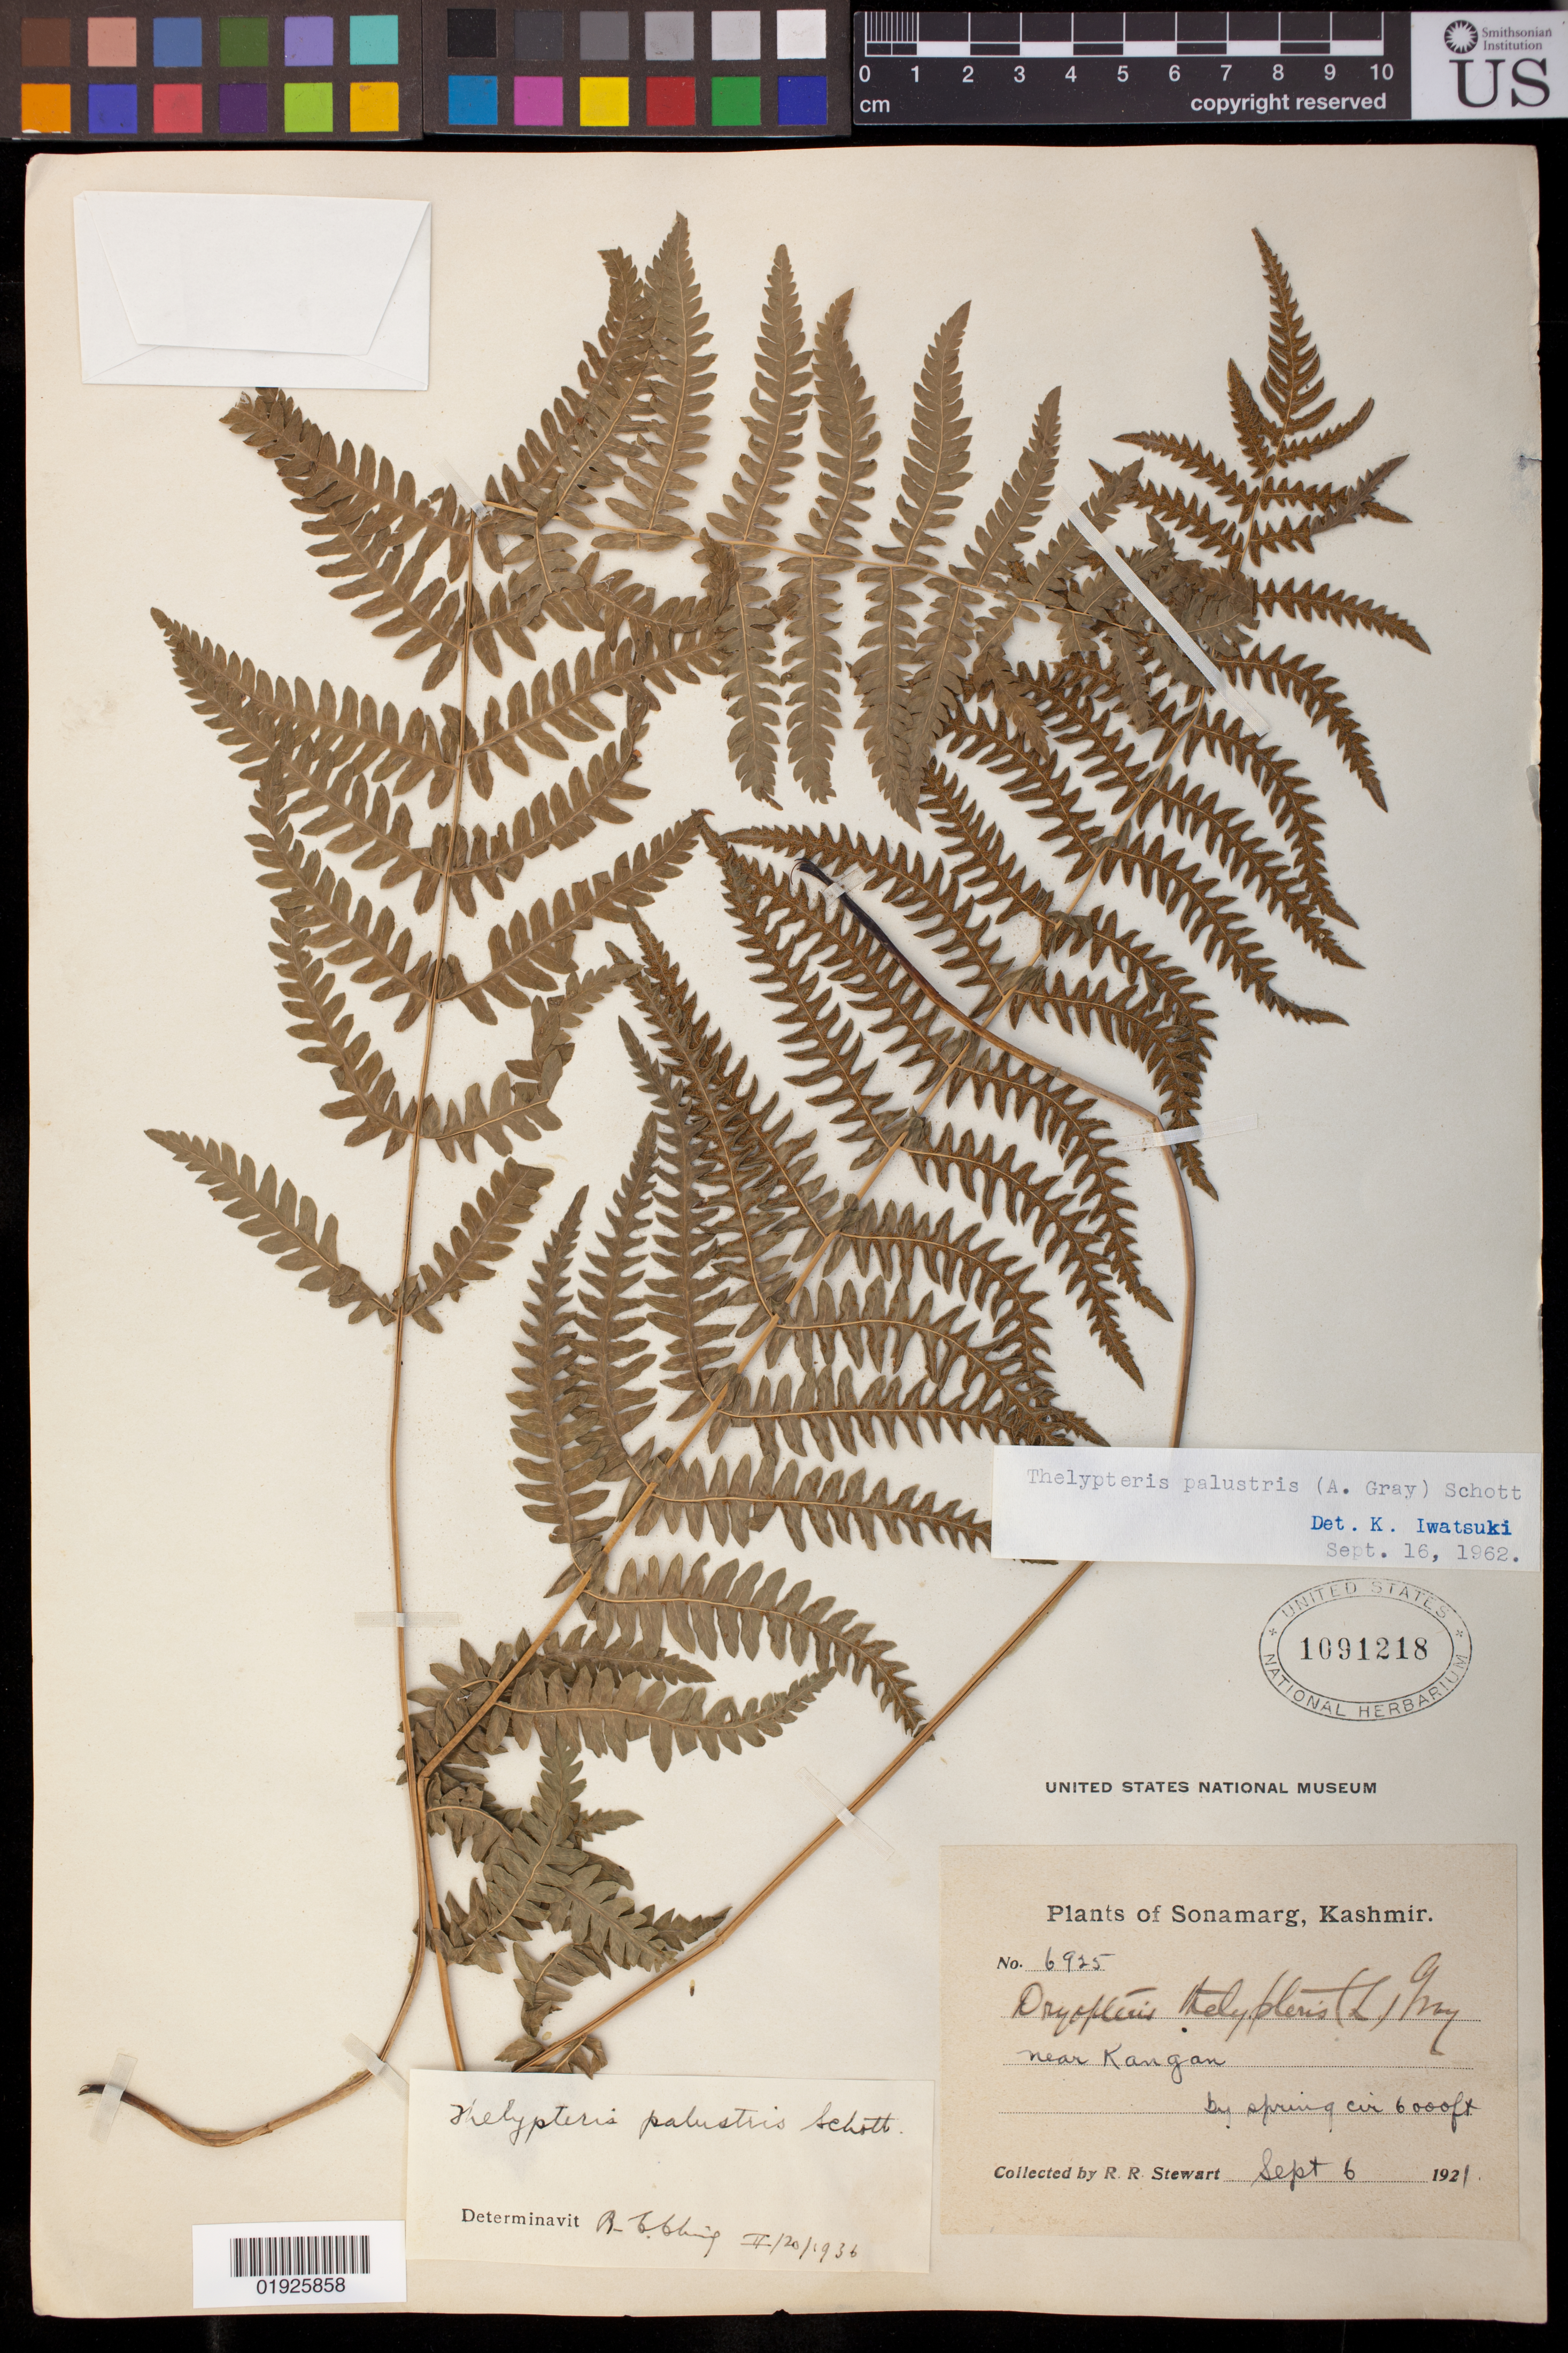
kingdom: Plantae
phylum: Tracheophyta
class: Polypodiopsida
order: Polypodiales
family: Thelypteridaceae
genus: Thelypteris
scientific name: Thelypteris palustris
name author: (Salisb.) Schott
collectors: R. R. Stewart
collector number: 6925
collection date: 1921-09-06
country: India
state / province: Jammu and Kashmir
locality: Sonamarg, near Kangan.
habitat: By spring.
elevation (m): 1829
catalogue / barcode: US 1091218